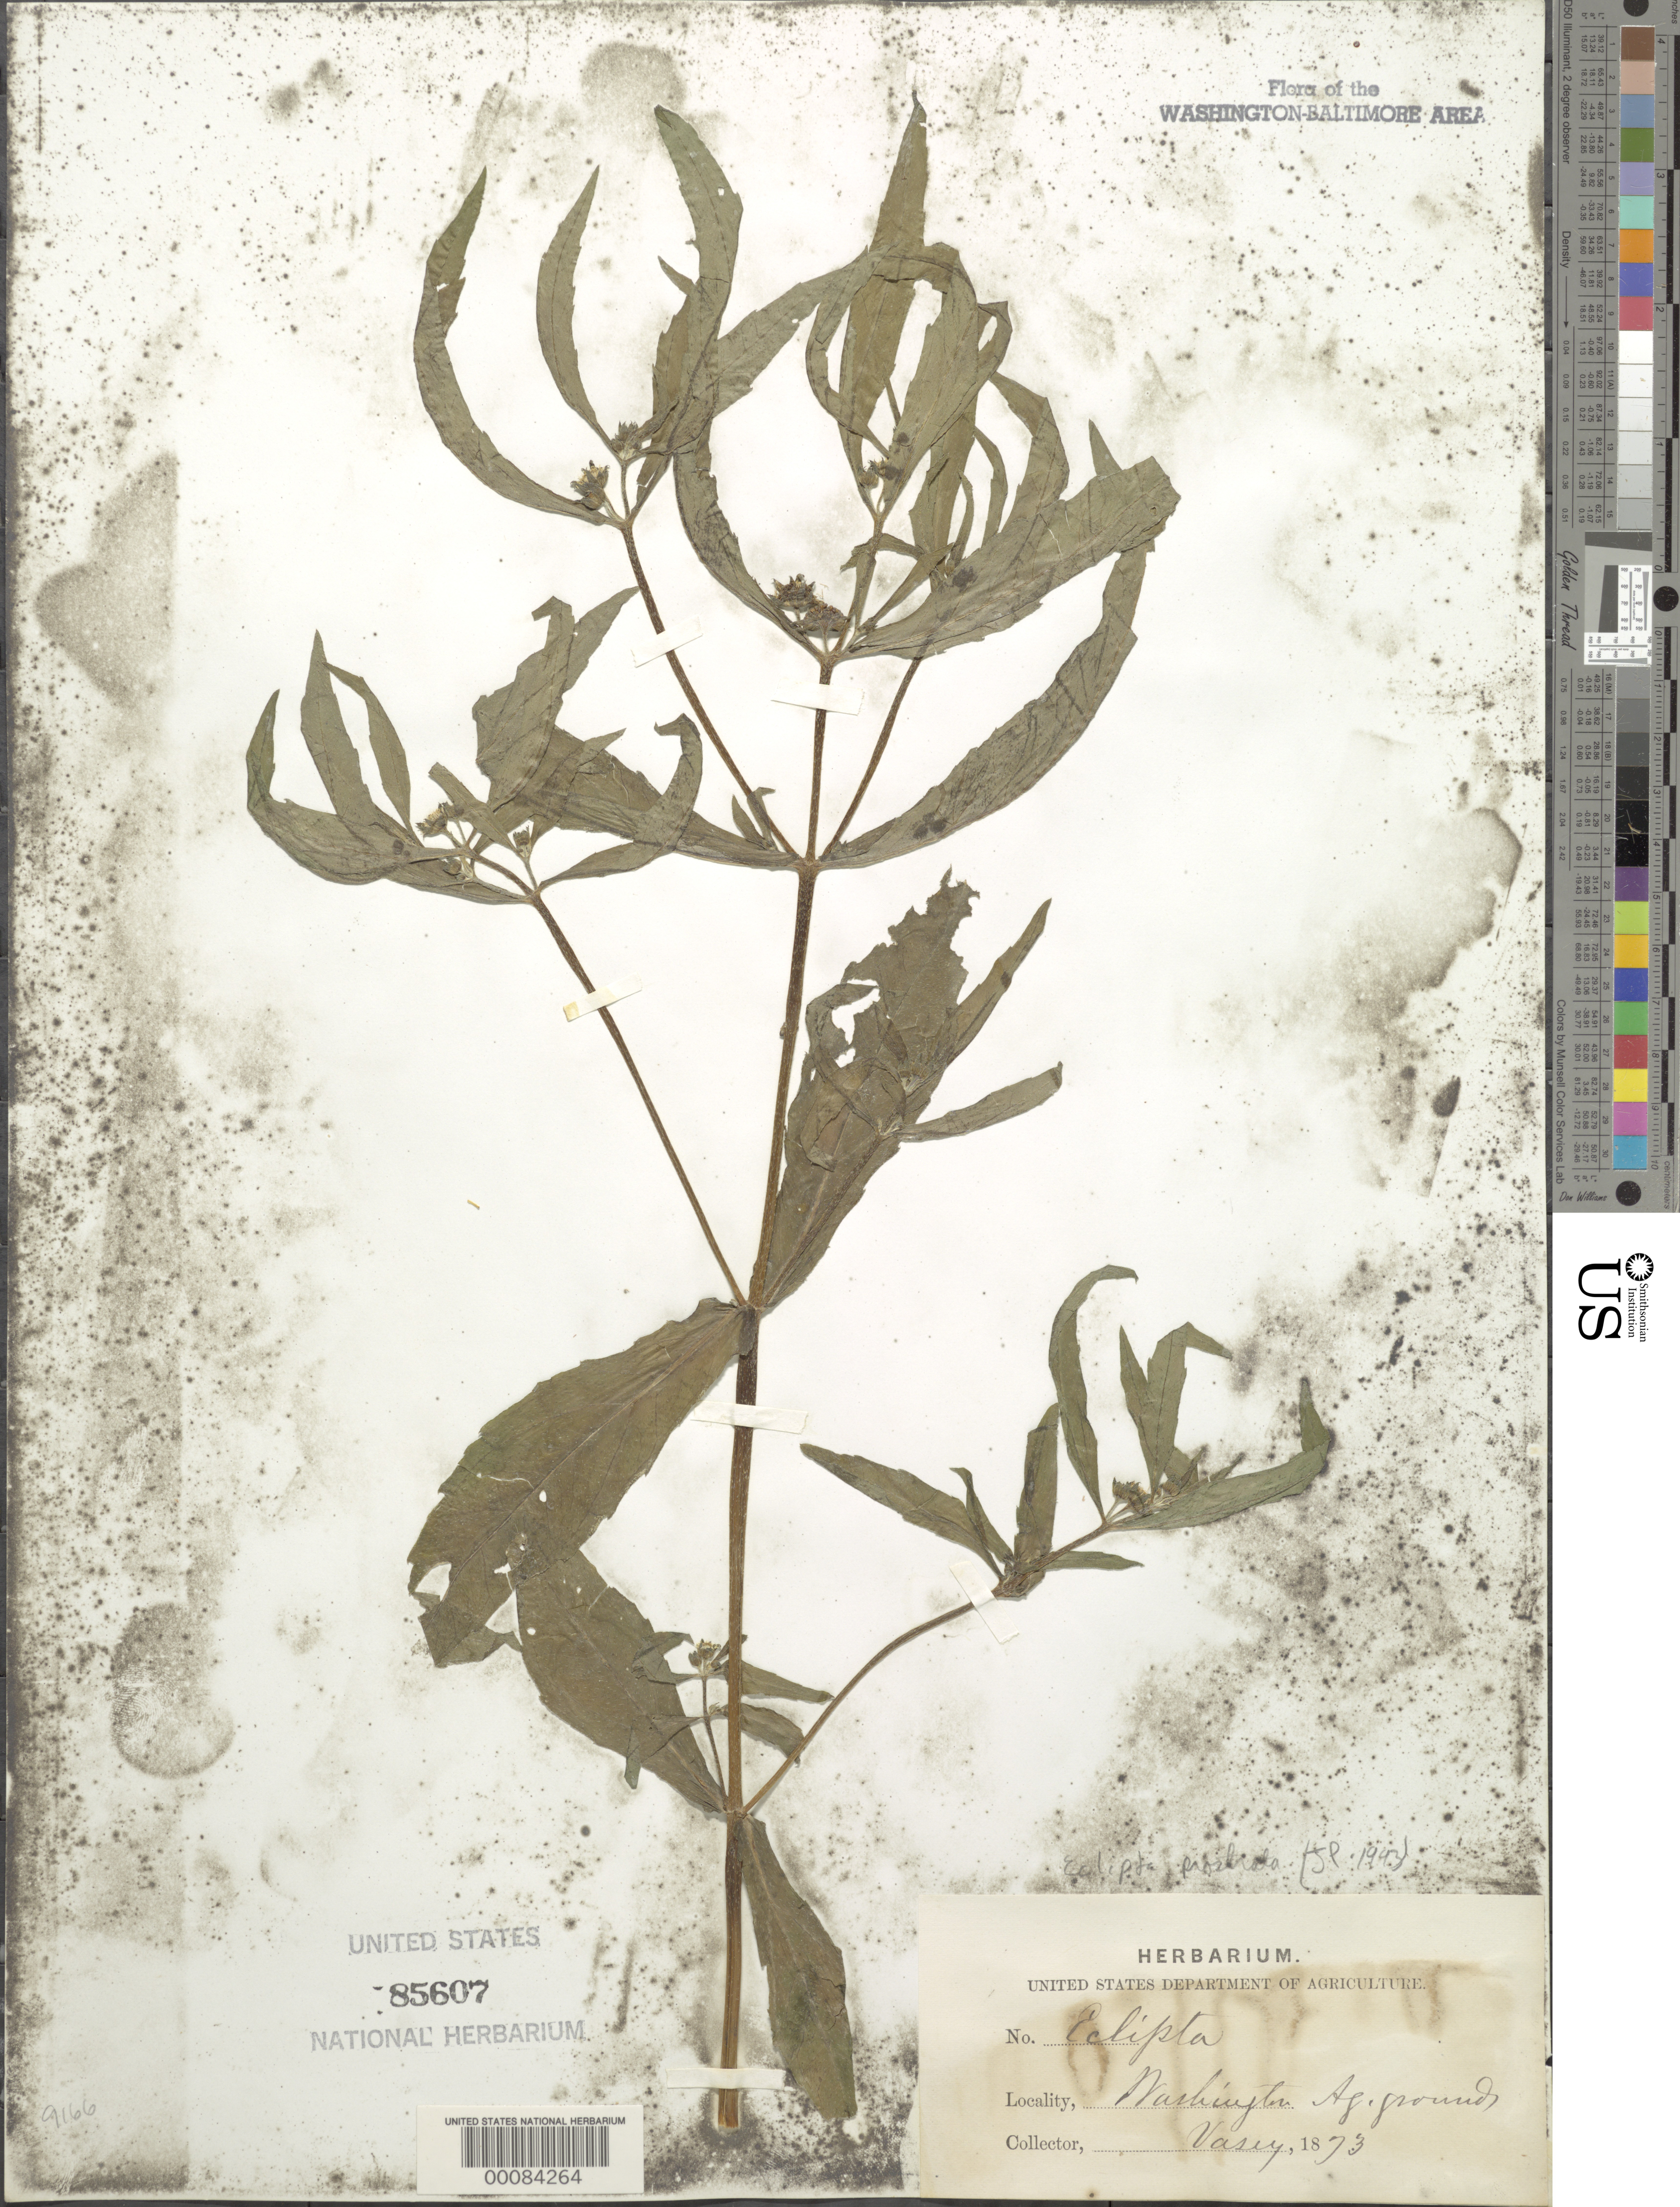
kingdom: Plantae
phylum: Tracheophyta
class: Magnoliopsida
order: Asterales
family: Asteraceae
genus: Eclipta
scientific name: Eclipta prostrata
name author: (L.) L.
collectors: G. Vasey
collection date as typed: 1873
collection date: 1873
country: United States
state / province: District of Columbia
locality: Agriculture grounds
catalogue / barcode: US 85607